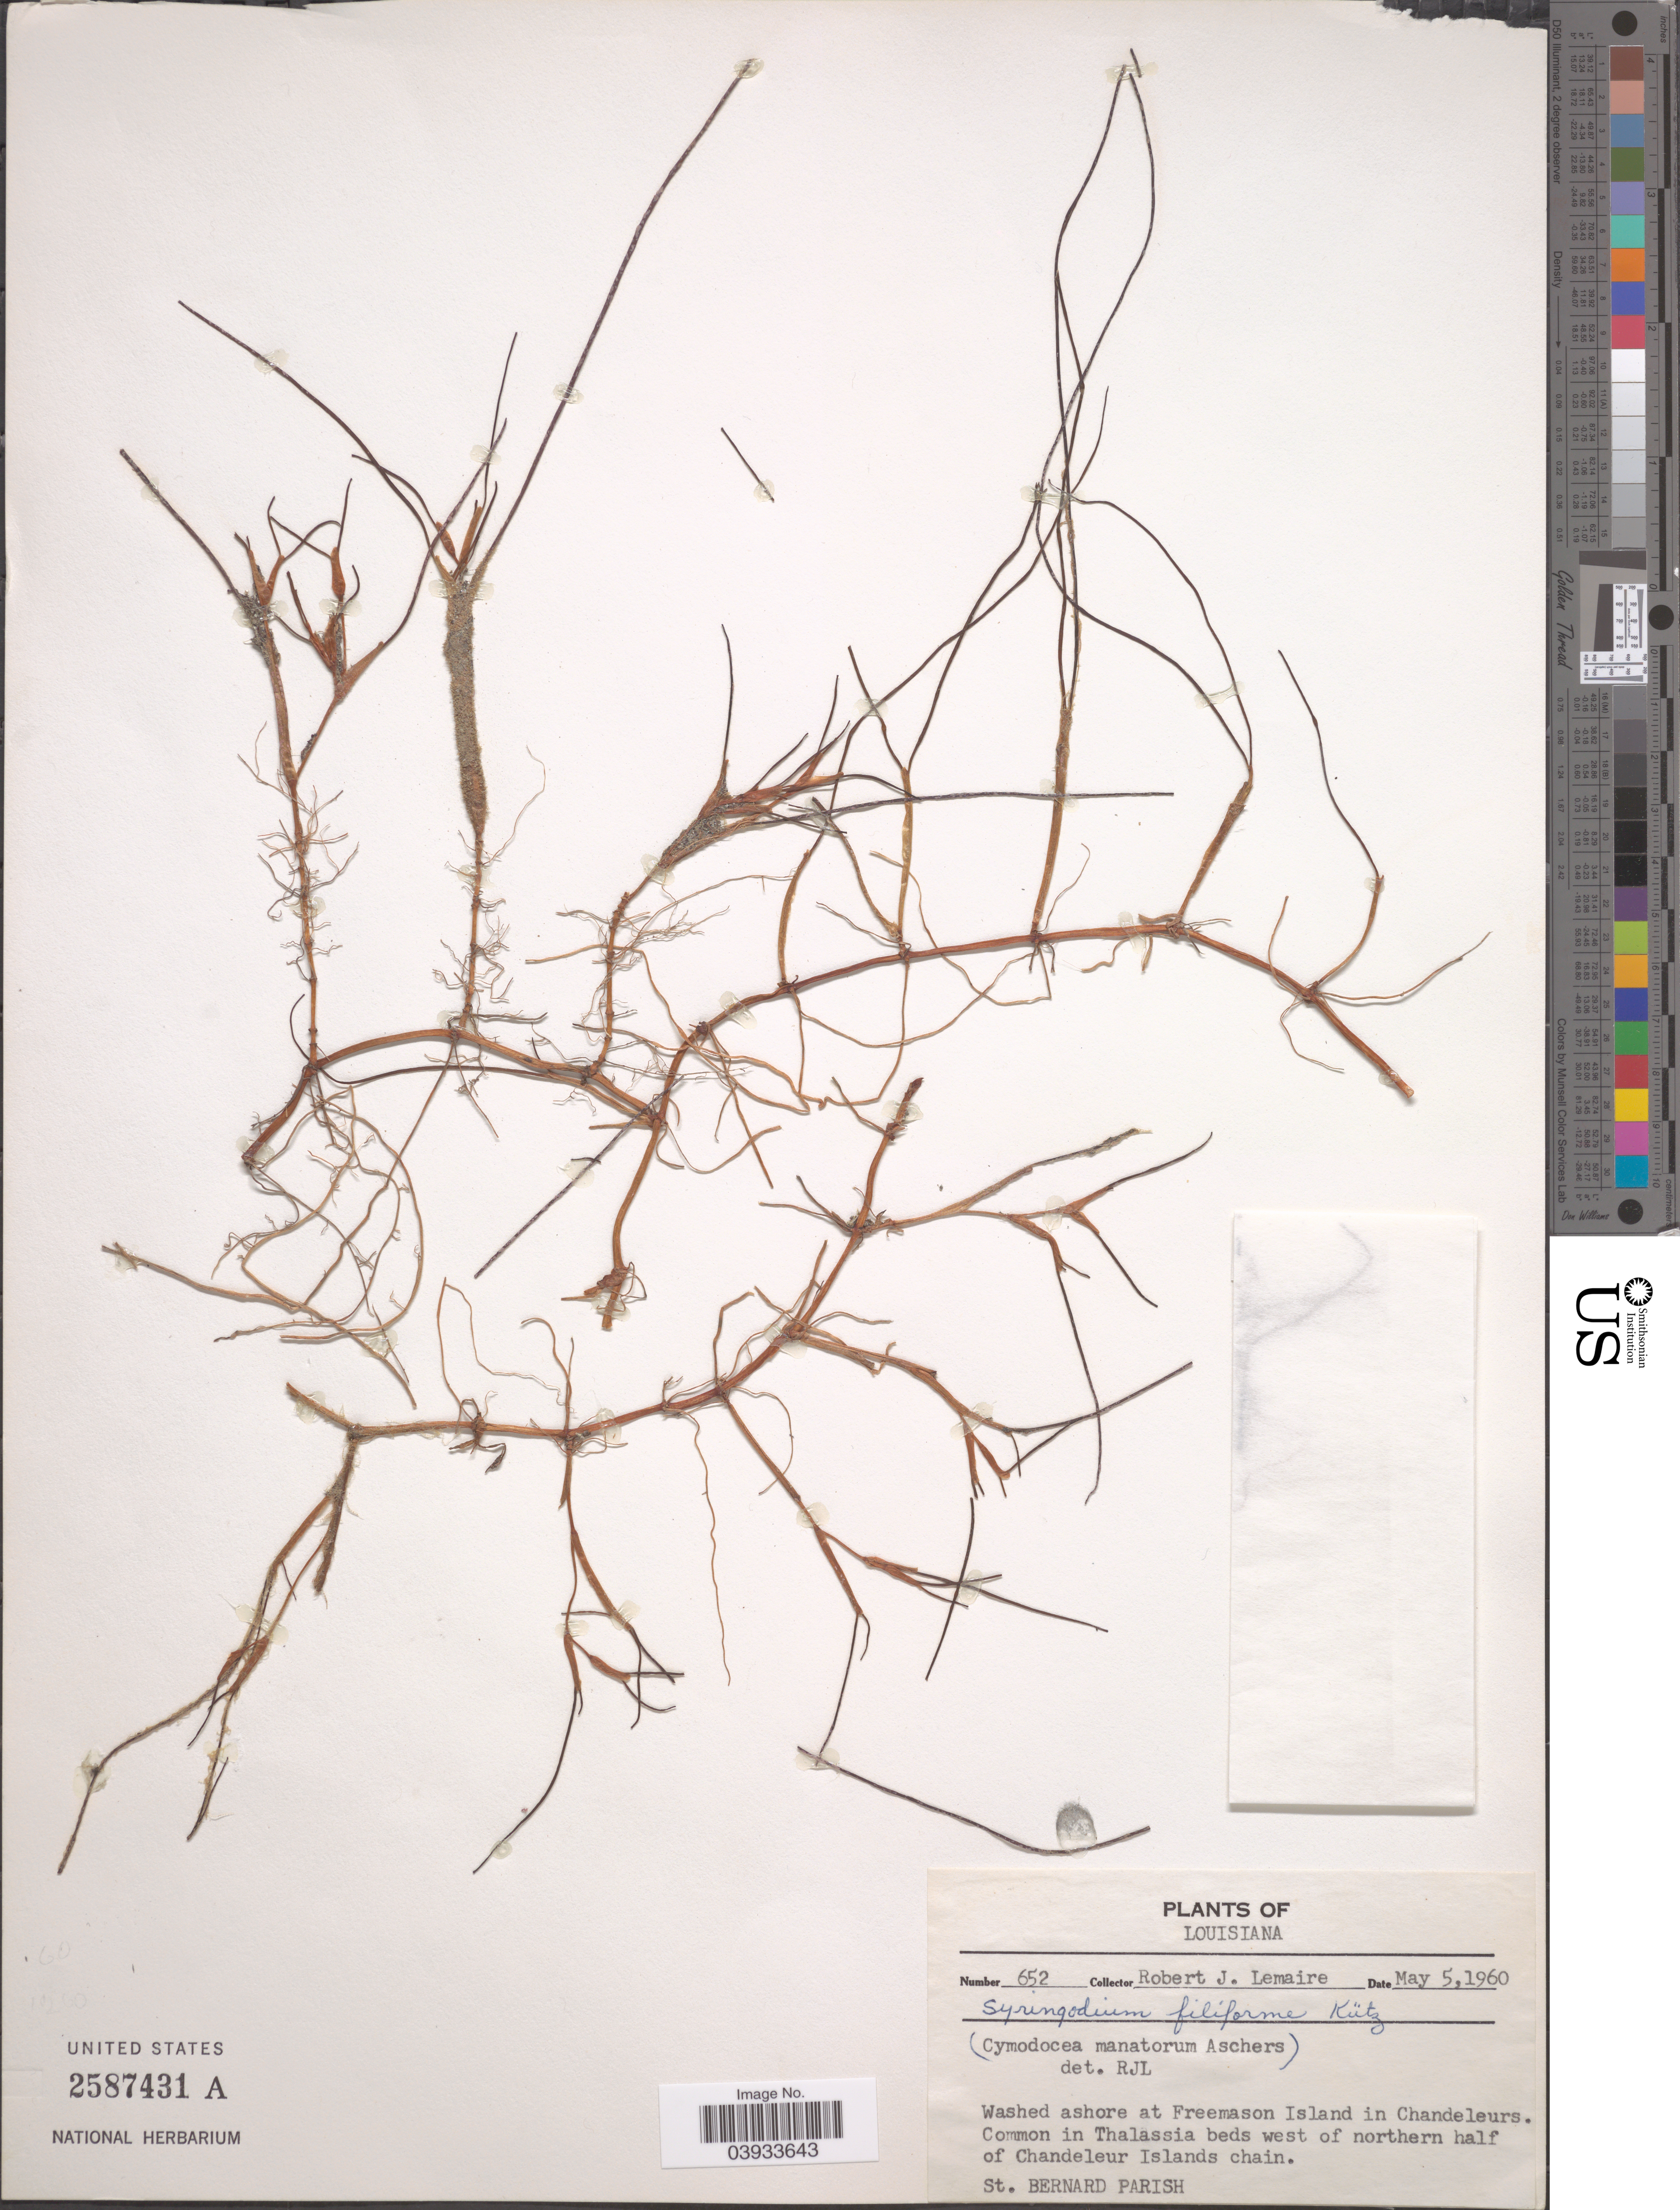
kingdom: Plantae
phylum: Tracheophyta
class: Liliopsida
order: Alismatales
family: Cymodoceaceae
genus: Syringodium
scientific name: Syringodium filiforme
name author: Kütz.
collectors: R. J. Lemaire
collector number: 652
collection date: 1960-05-05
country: United States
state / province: Louisiana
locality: Ashore at Freemason Island in Chandeleurs. West of northern half of Chandeleur Islands chain. St. Bernard Parish.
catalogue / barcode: US 2587431A